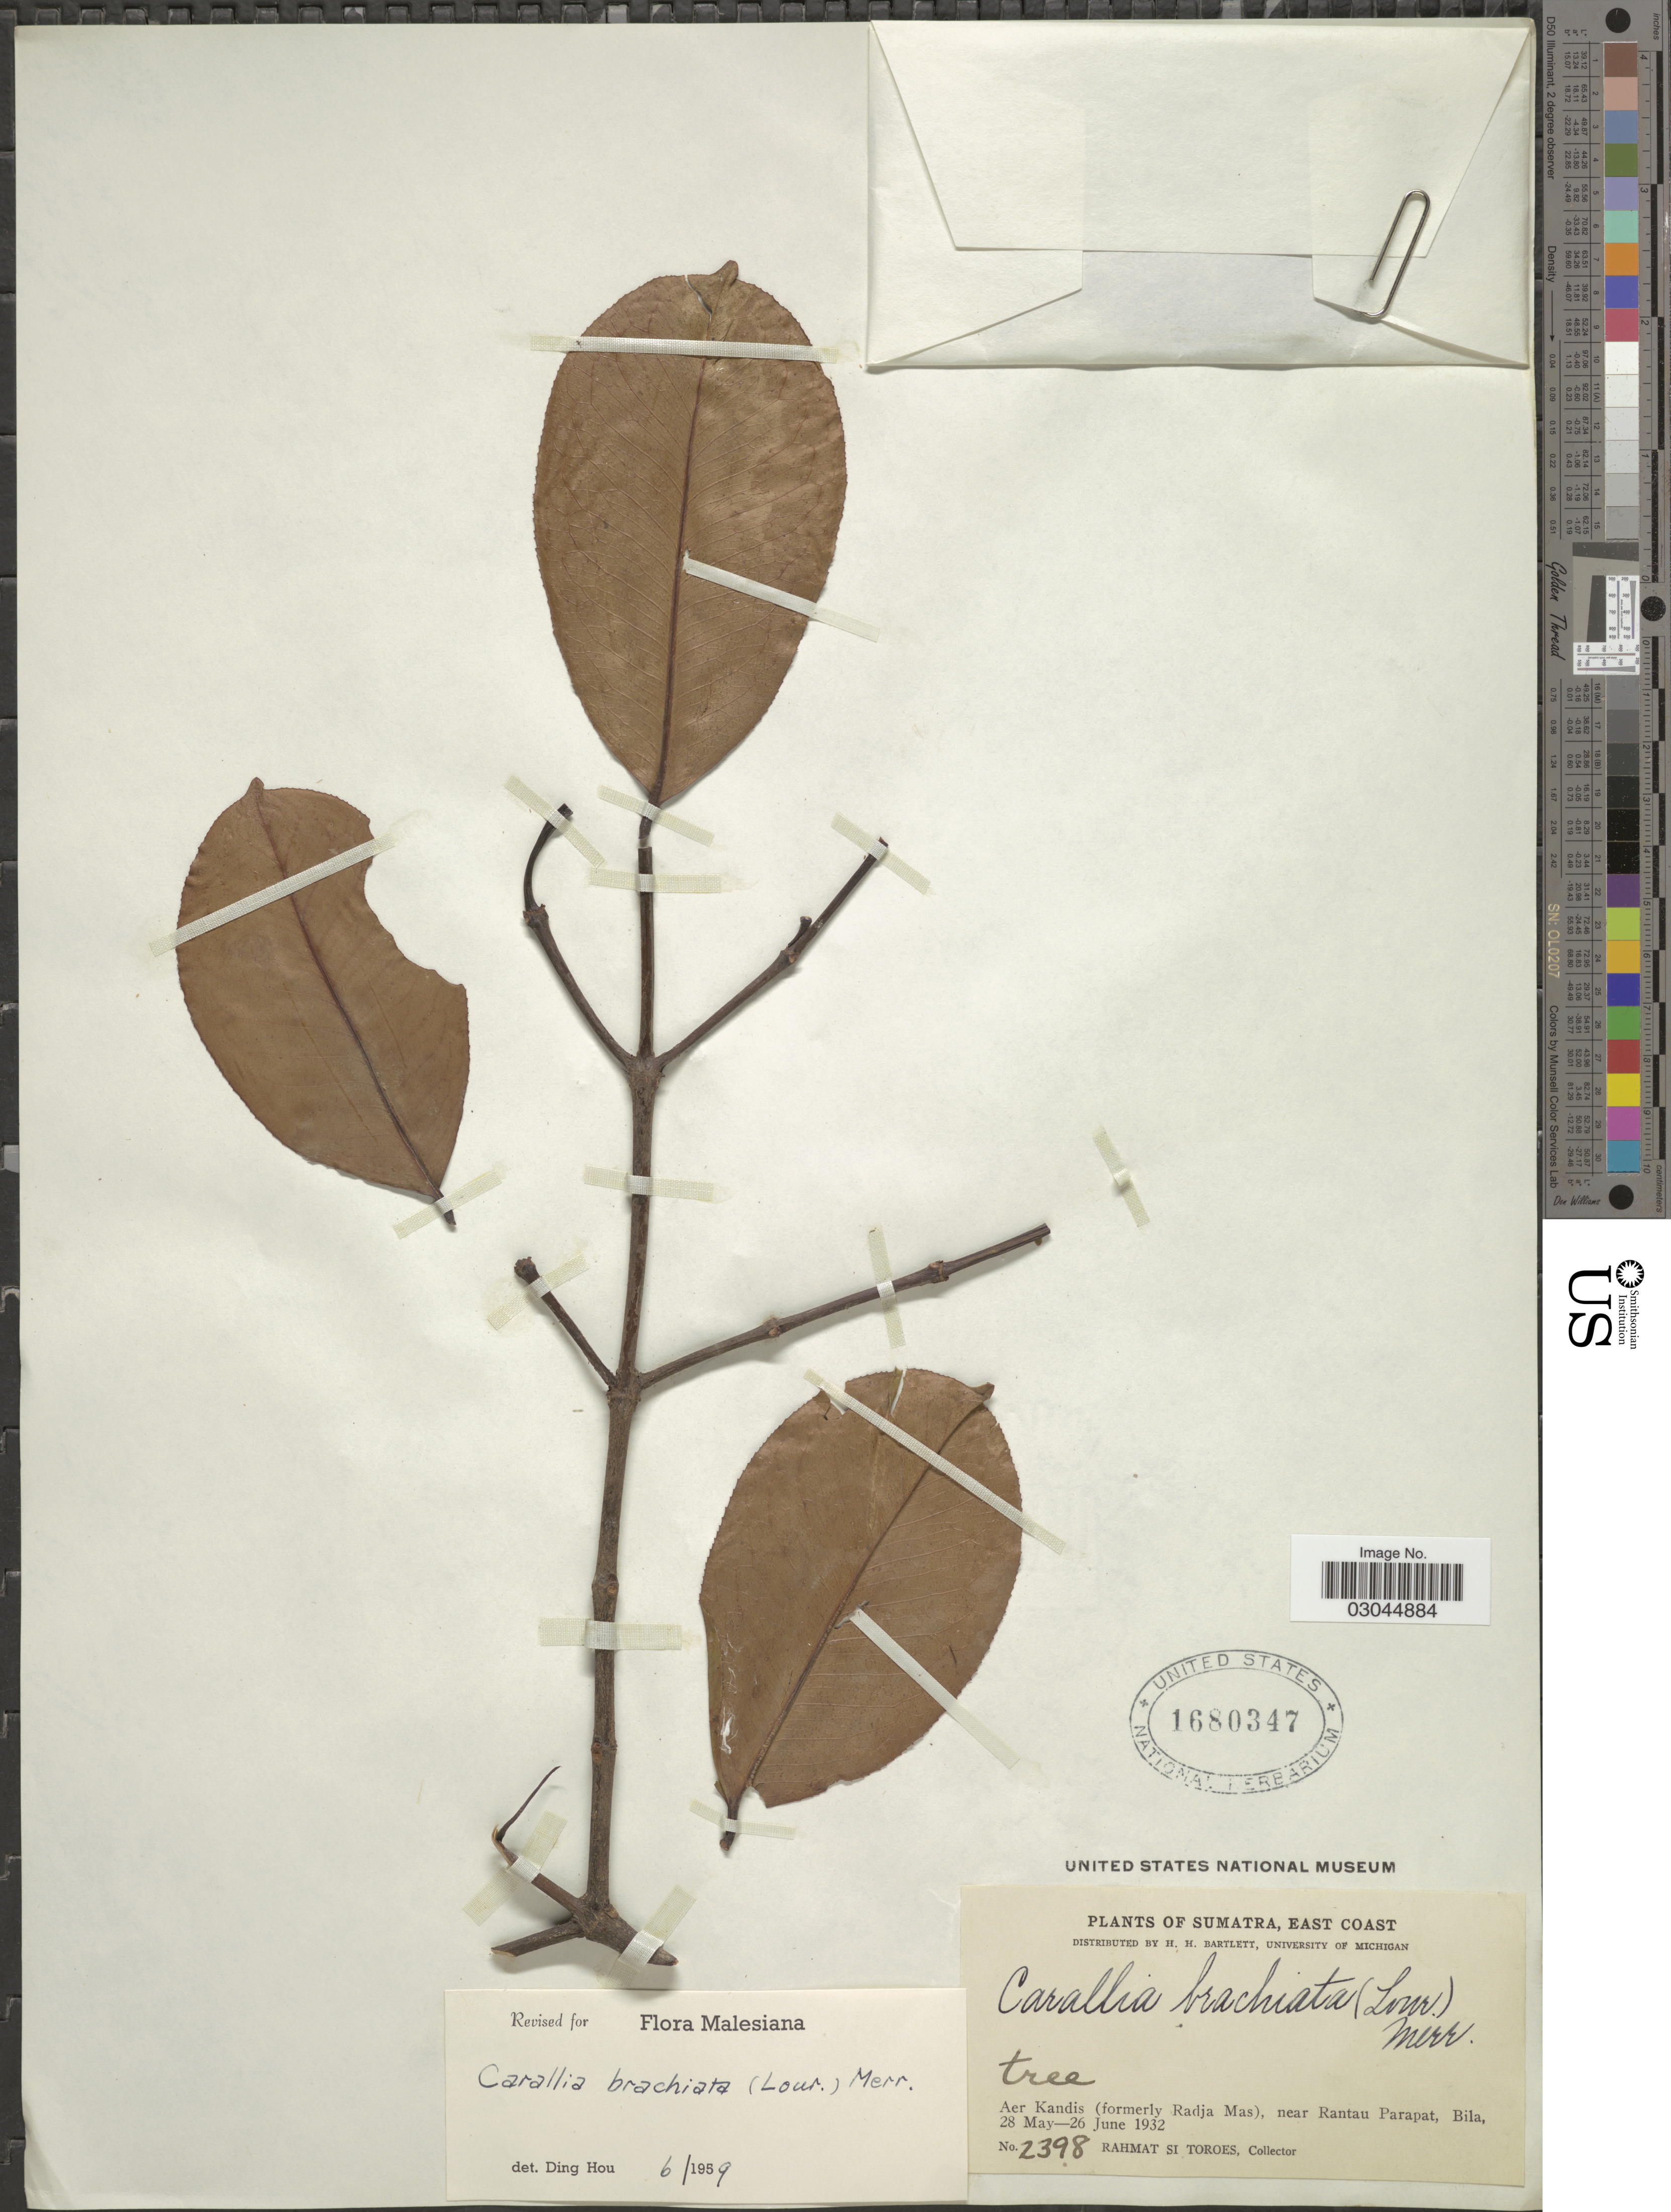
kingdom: Plantae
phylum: Tracheophyta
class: Magnoliopsida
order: Malpighiales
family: Rhizophoraceae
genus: Carallia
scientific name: Carallia brachiata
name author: (Lour.) Merr.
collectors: Rahmat Si Boeea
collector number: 2398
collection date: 1932-05-28/1932-06-26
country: Indonesia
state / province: Sumatra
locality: East Coast. Aer Kandis (formerly Radja Mas), near Rantau Parapat, Bila.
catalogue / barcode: US 1680347